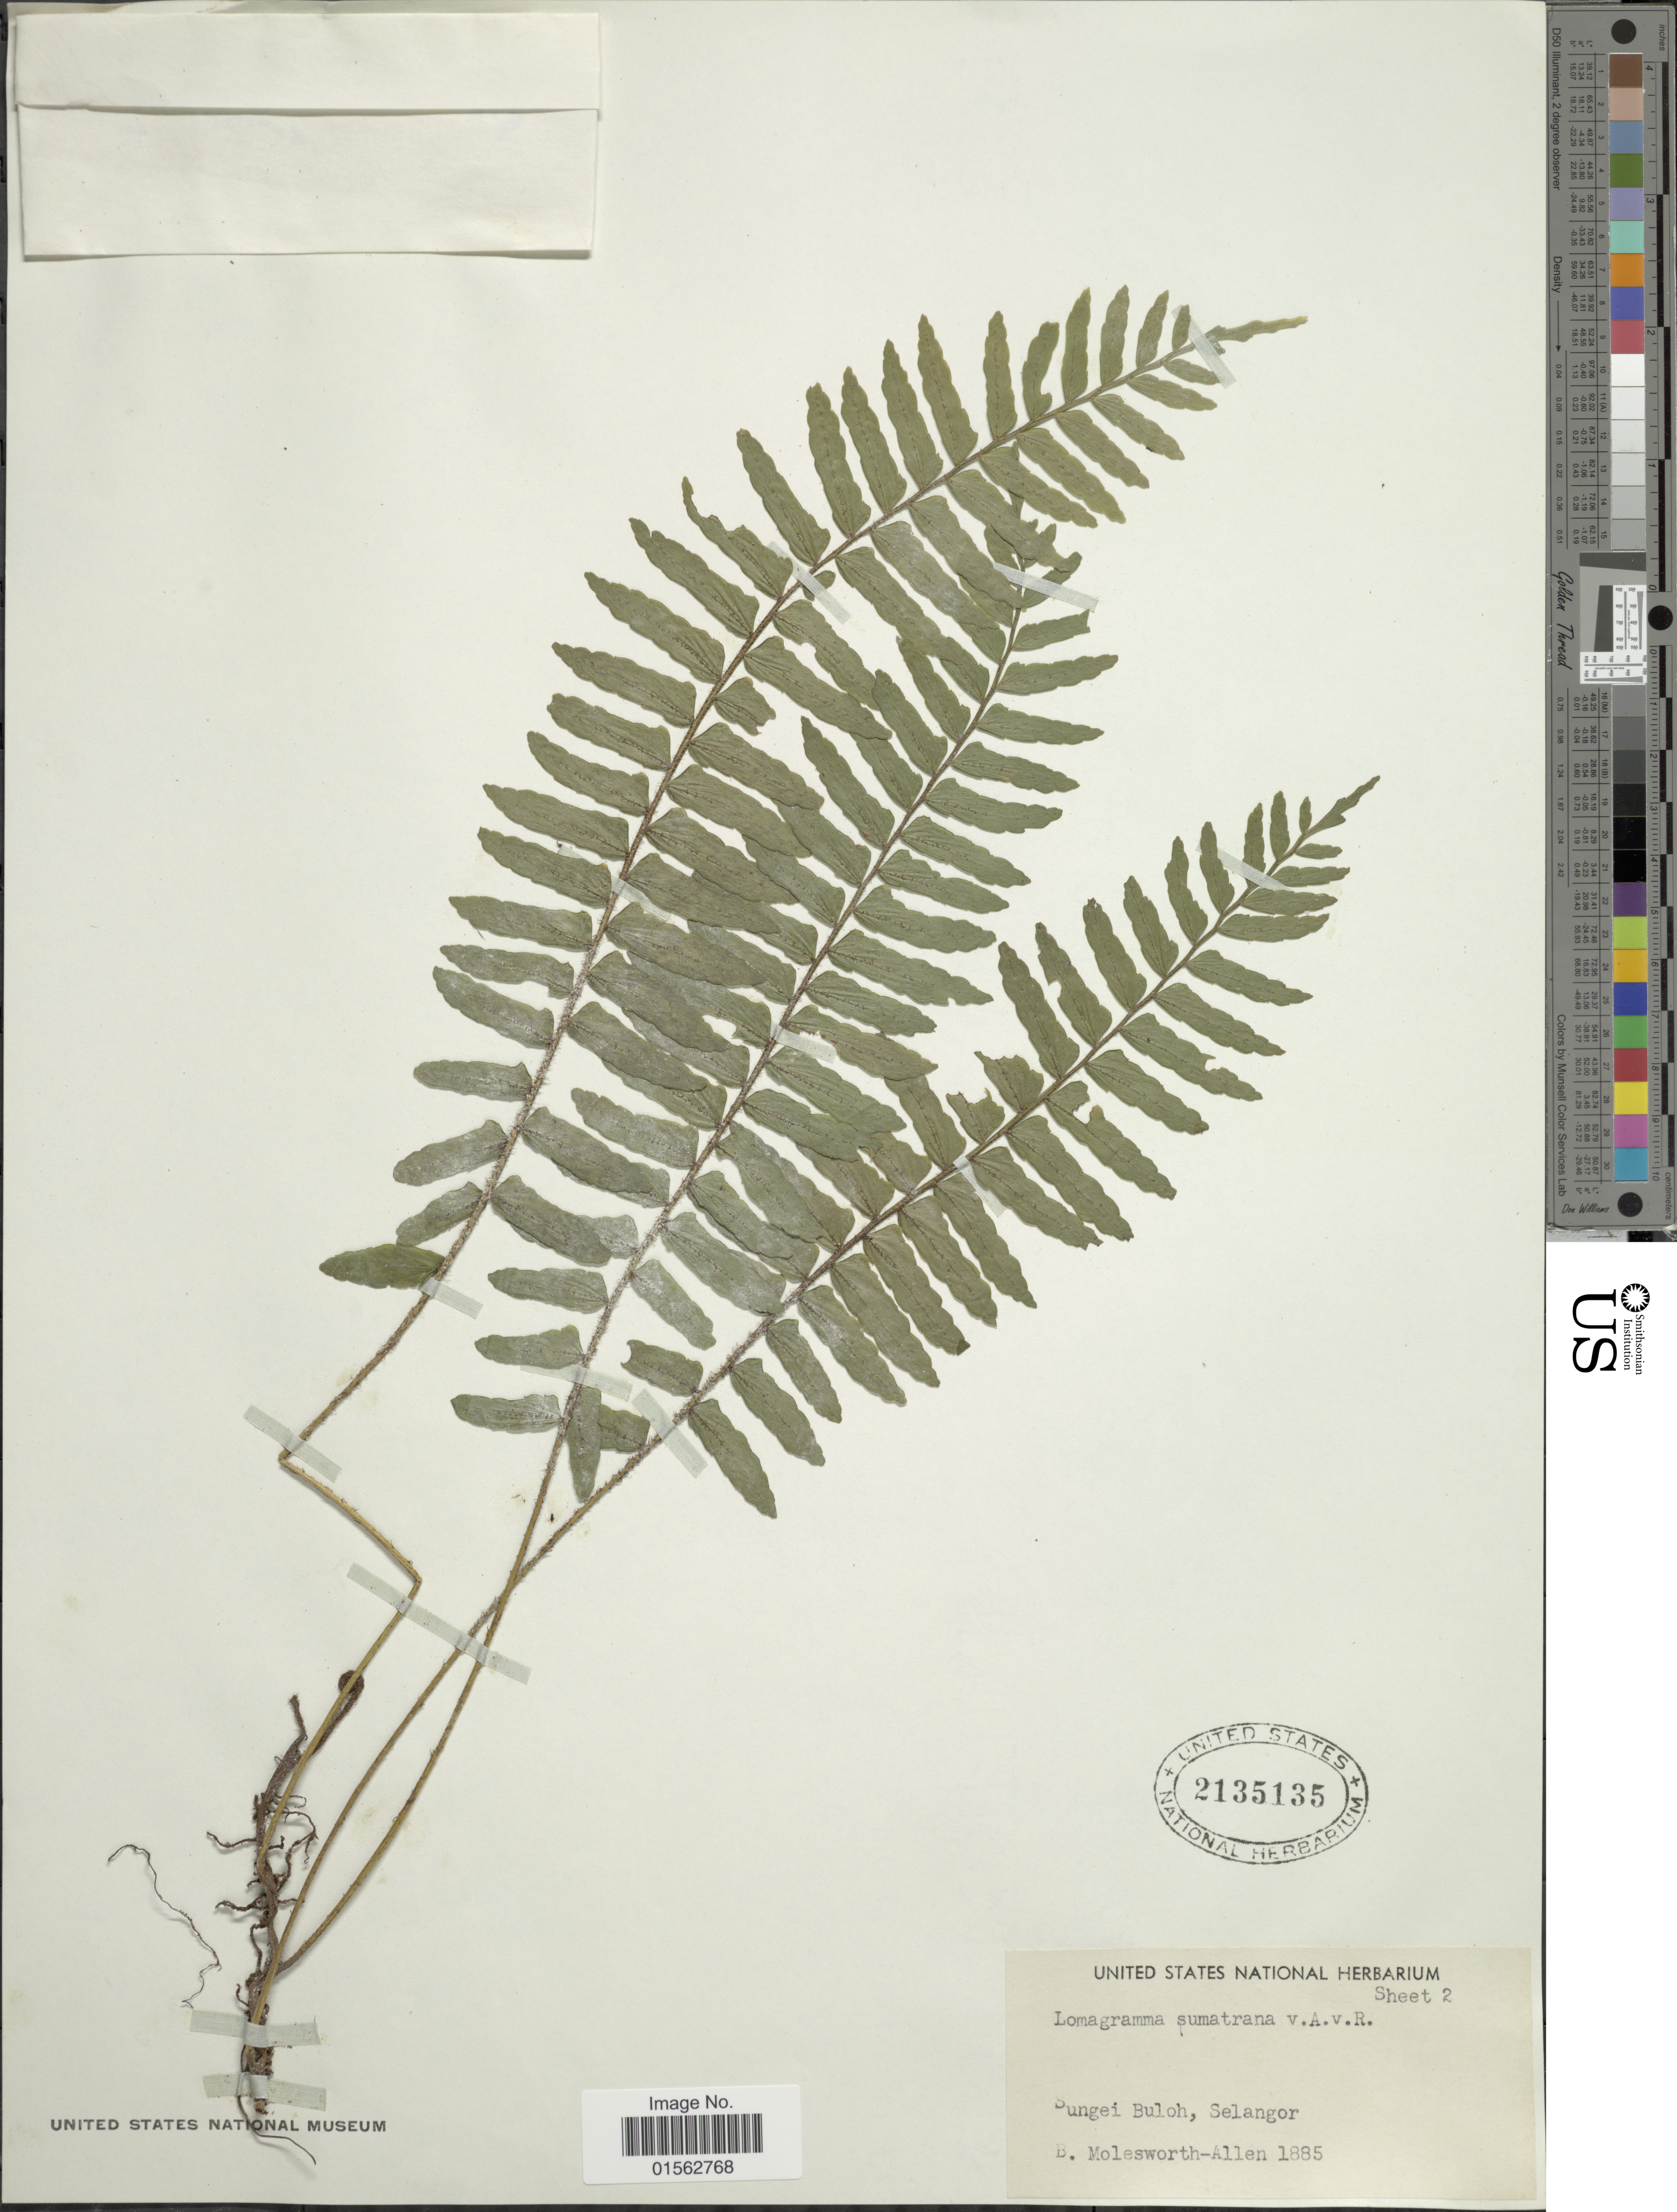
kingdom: Plantae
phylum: Tracheophyta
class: Polypodiopsida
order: Polypodiales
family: Dryopteridaceae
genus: Lomagramma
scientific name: Lomagramma sumatrana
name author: Alderw.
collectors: B. E. G. Molesworth-Allen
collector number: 1885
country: Malaysia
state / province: Selangor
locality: Sungei Buloh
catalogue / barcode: US 2135135